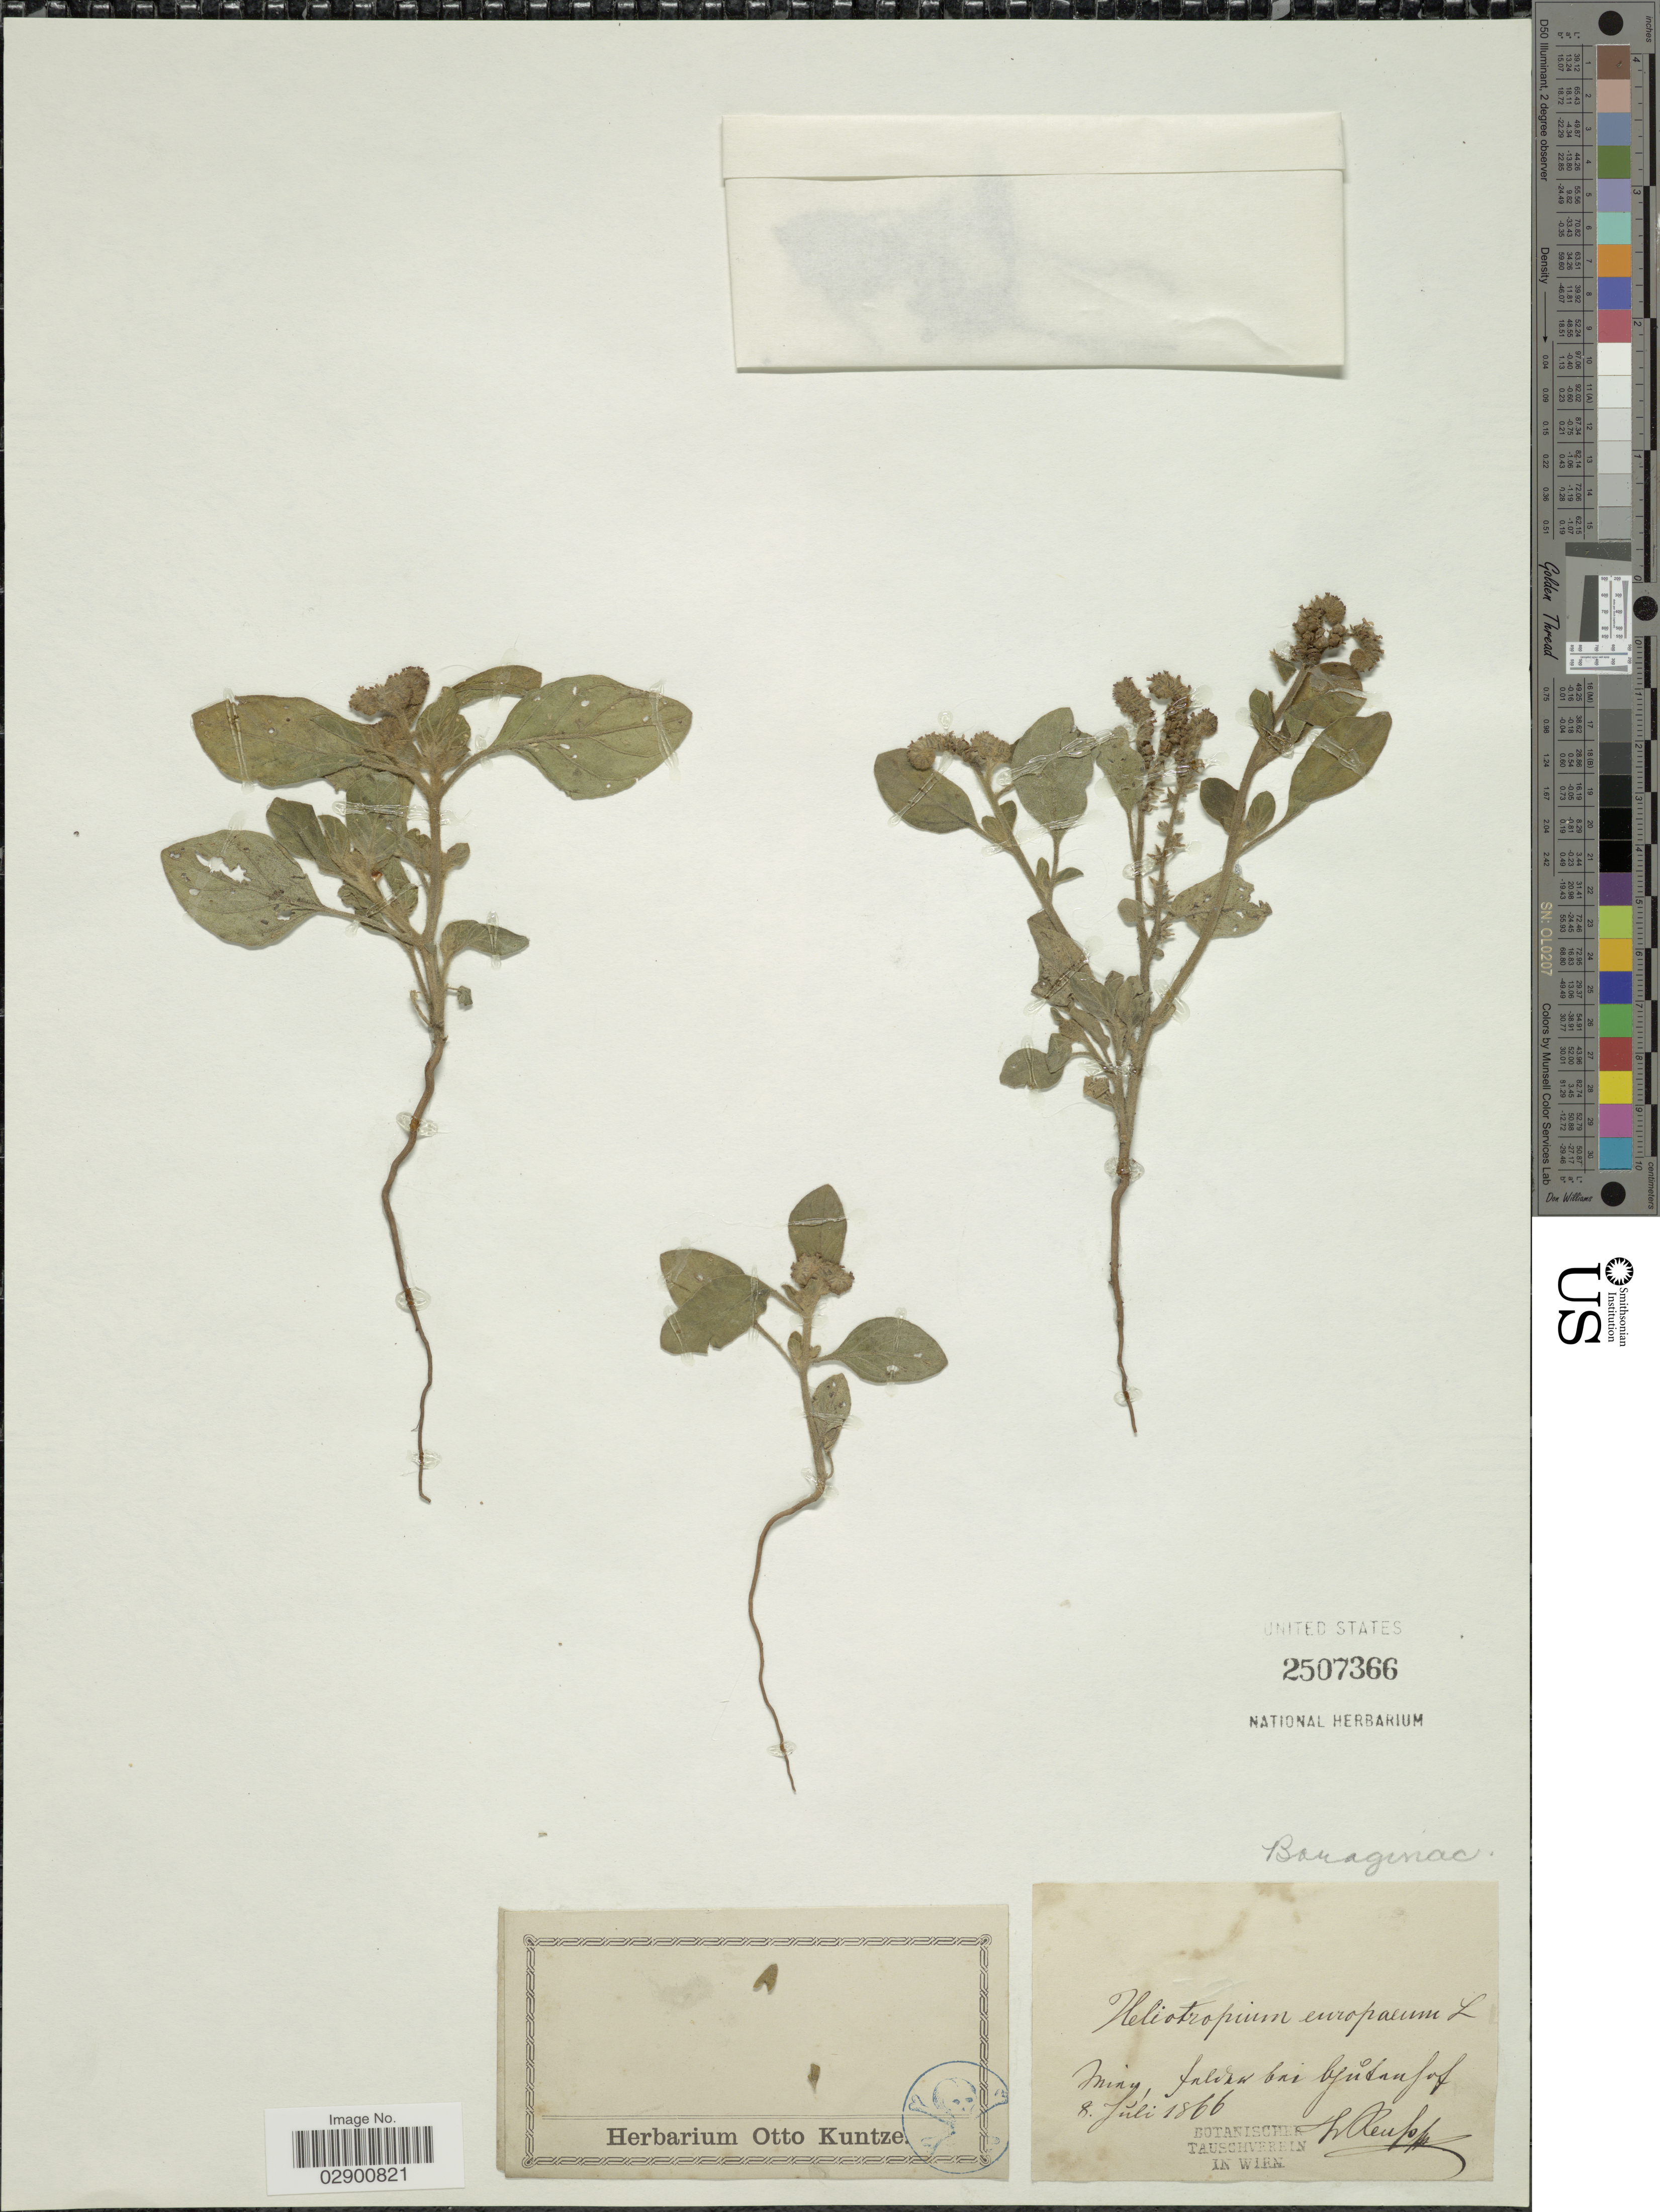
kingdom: Plantae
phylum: Tracheophyta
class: Magnoliopsida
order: Boraginales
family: Heliotropiaceae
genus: Heliotropium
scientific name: Heliotropium europaeum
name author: L.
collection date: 1866-07-08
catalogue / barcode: US 2507366